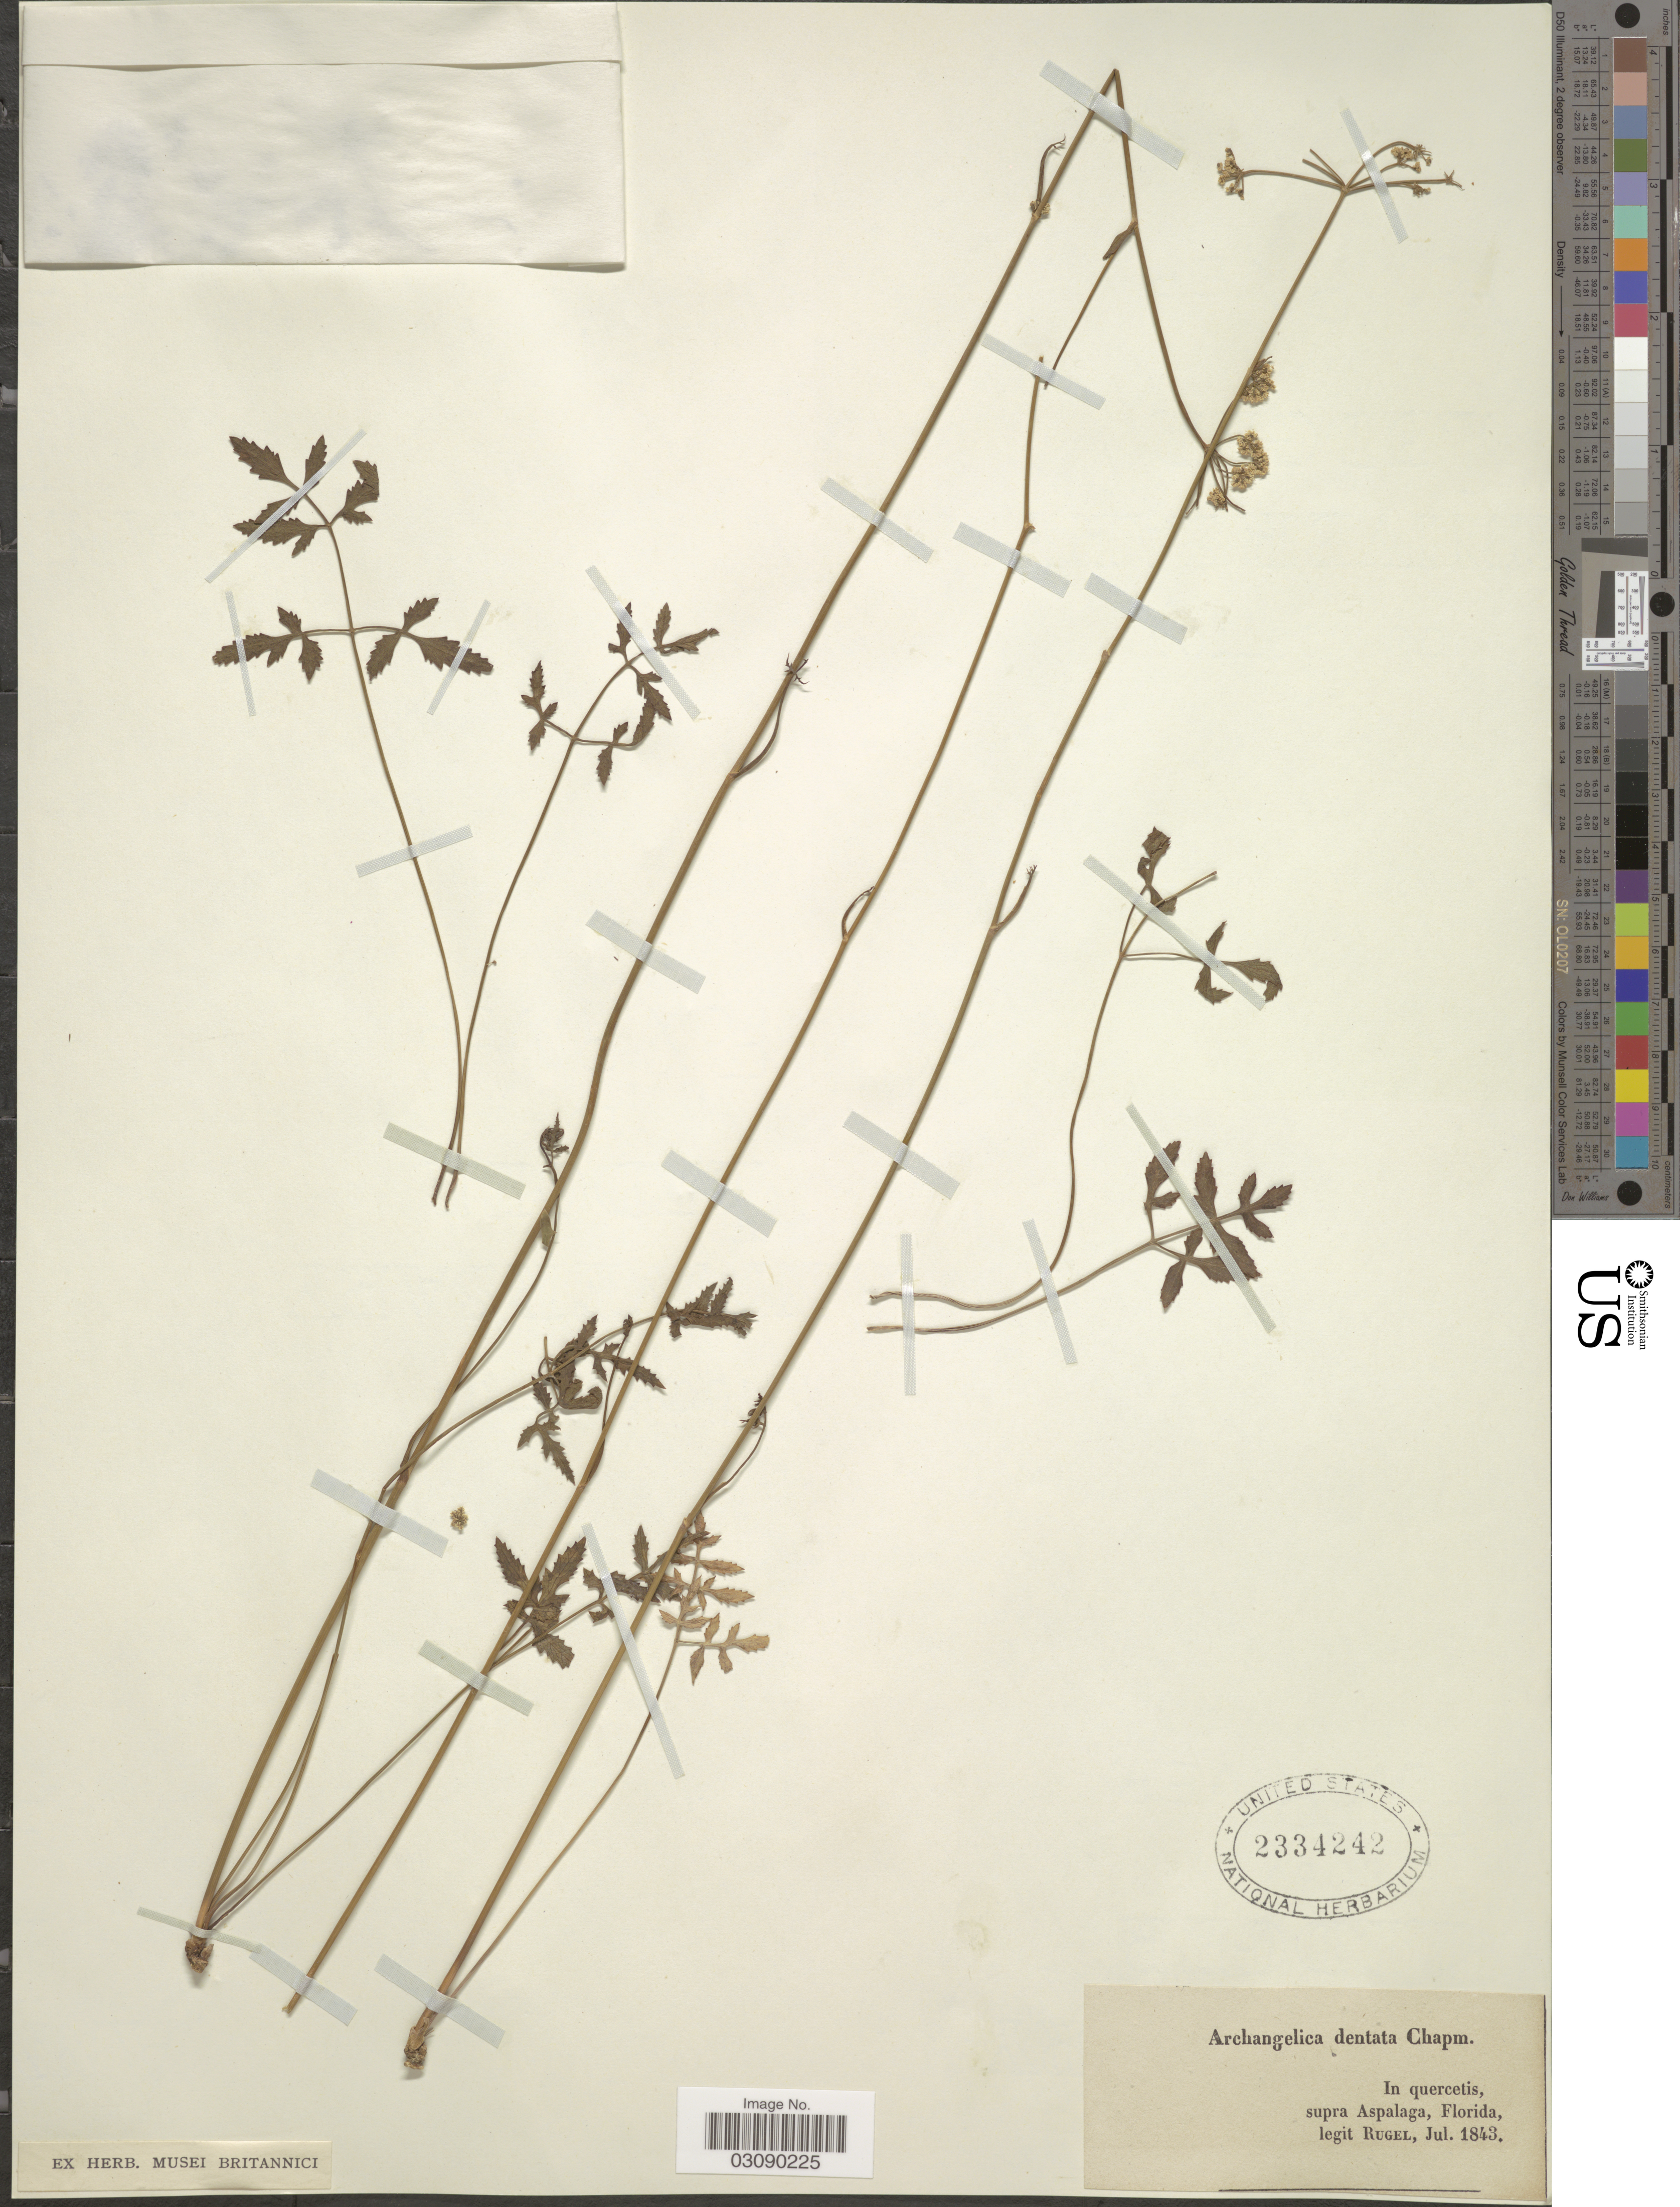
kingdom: Plantae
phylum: Tracheophyta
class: Magnoliopsida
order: Apiales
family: Apiaceae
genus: Angelica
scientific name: Angelica dentata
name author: (Chapm.) J.M. Coult. & Rose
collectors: Rugel, --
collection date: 1843-07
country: United States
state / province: Florida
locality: Aspalaga.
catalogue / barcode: US 2334242